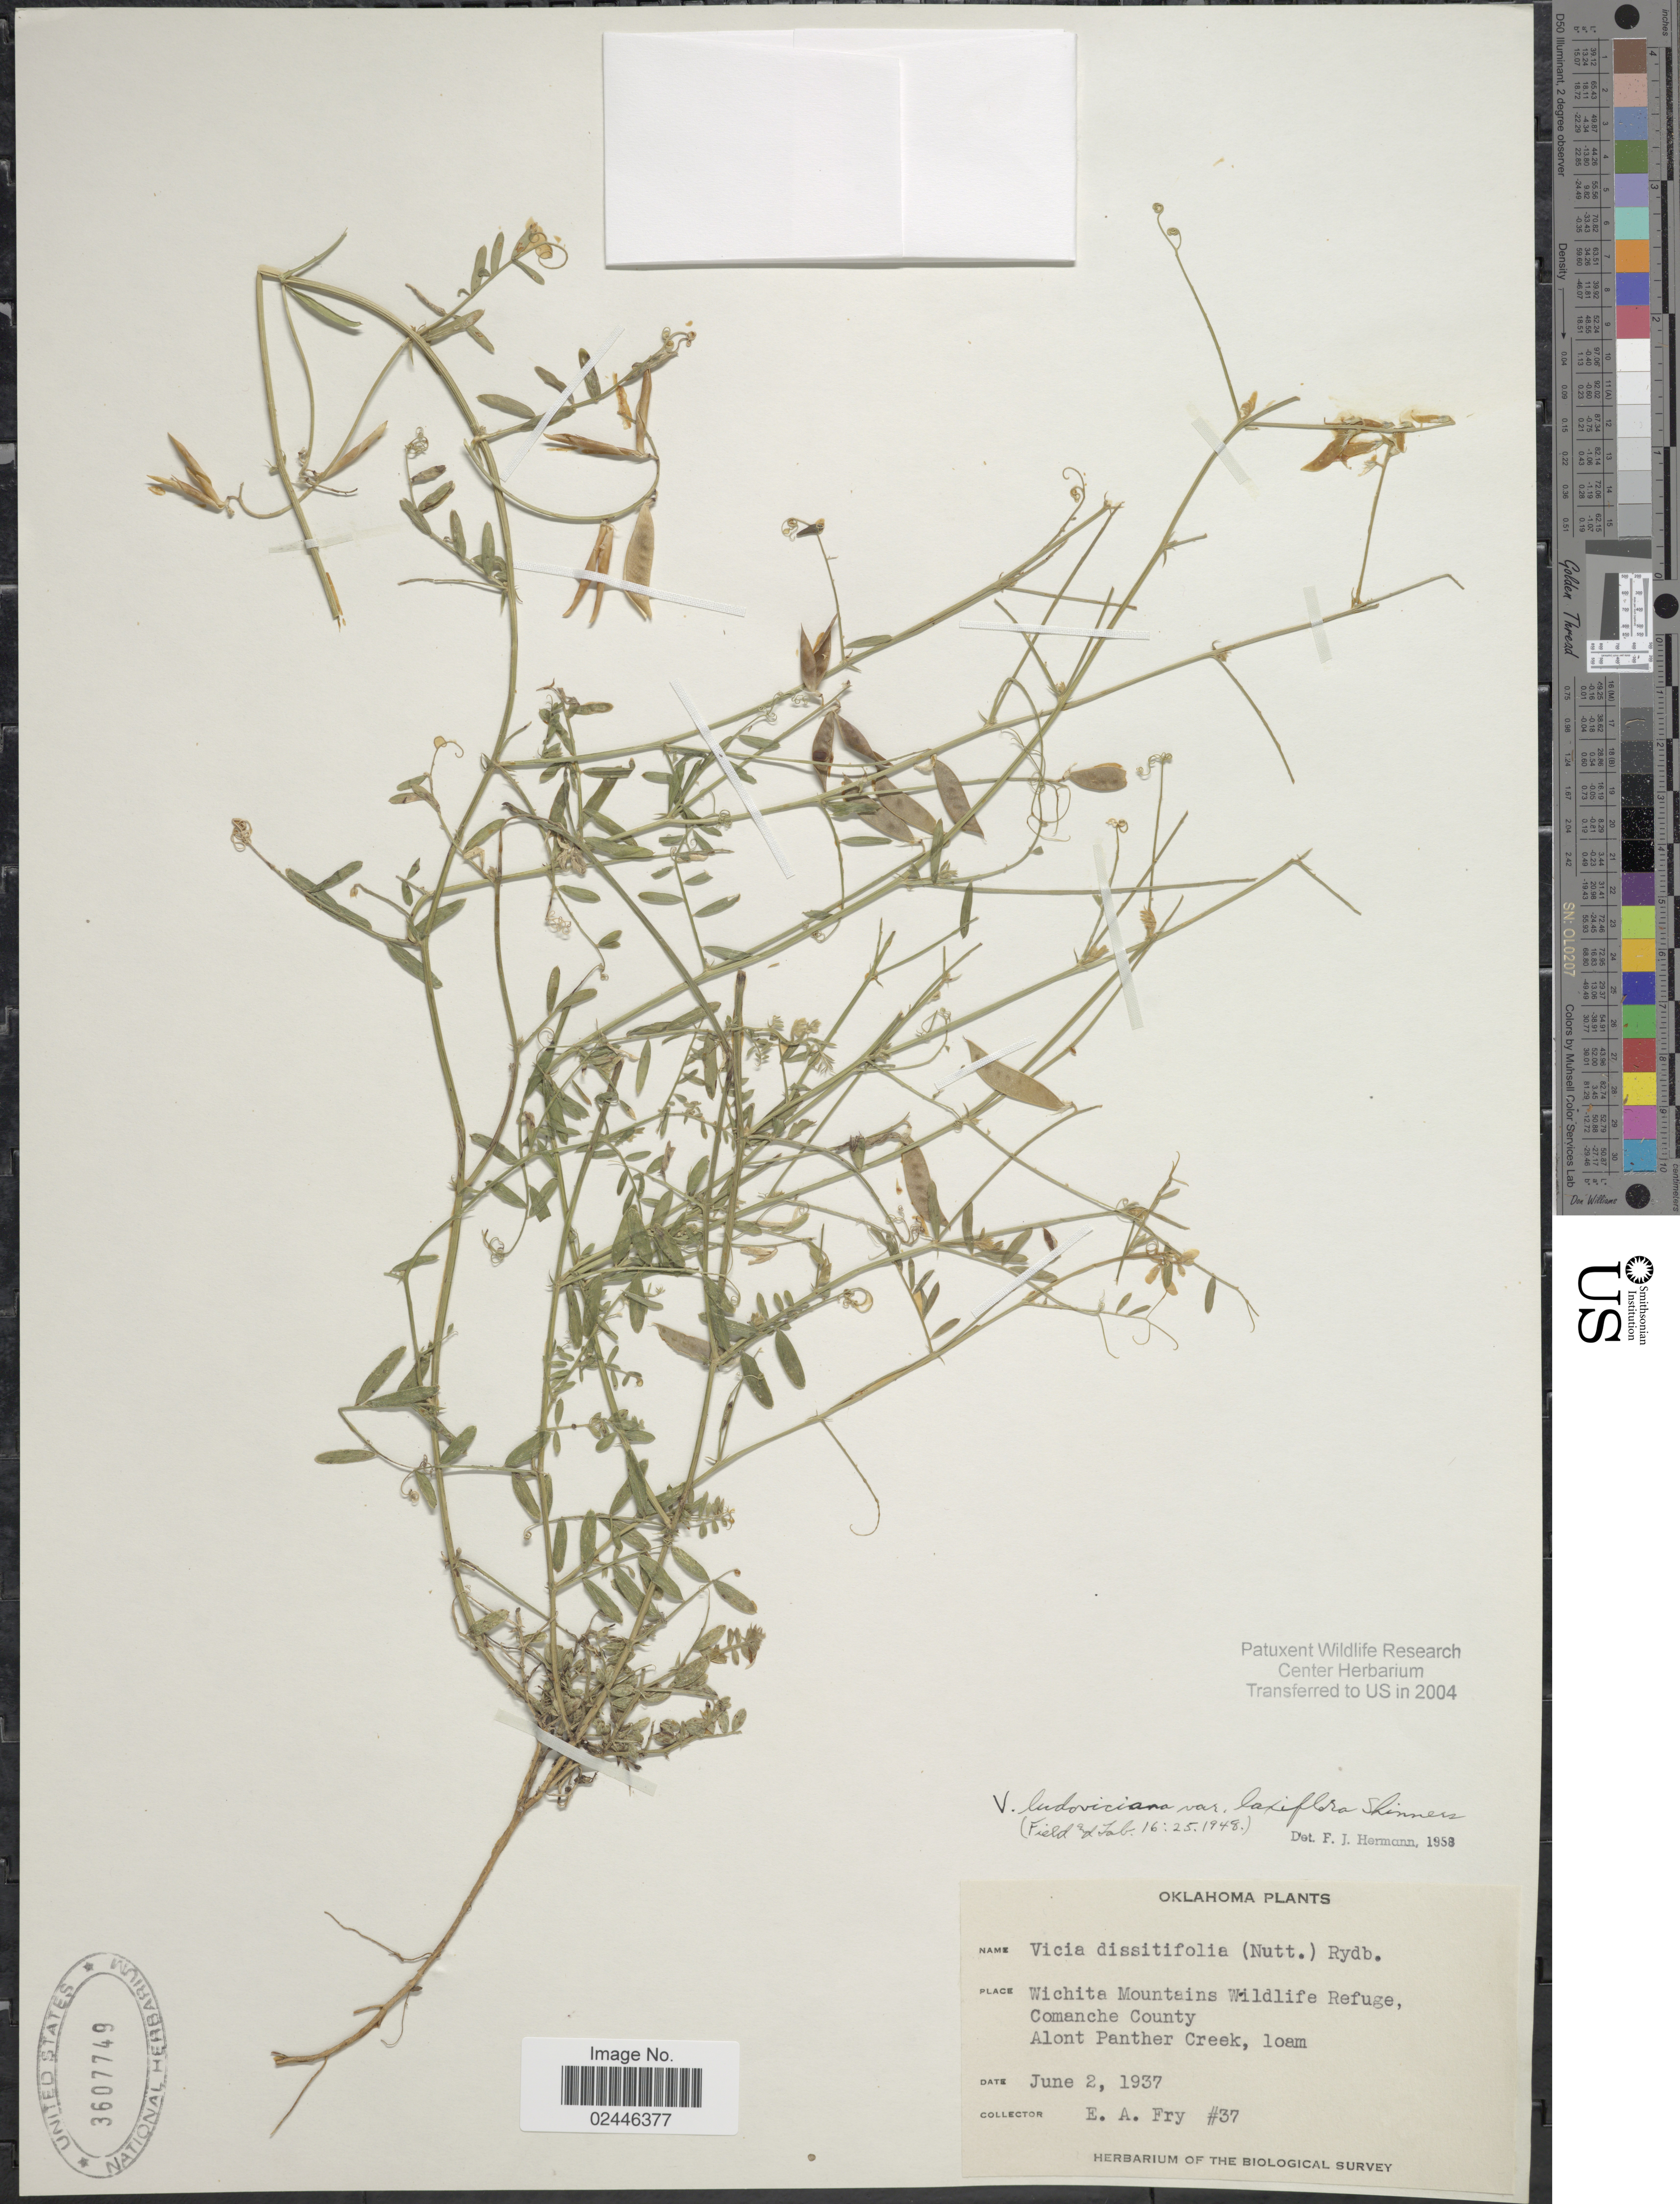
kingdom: Plantae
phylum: Tracheophyta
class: Magnoliopsida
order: Fabales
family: Fabaceae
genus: Vicia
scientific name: Vicia ludoviciana var. ludoviciana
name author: Nutt. ex Torr. & A. Gray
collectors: E. Fry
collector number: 37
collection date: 1937-06-02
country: United States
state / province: Oklahoma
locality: Wichita Mountains Wildlife Refuge, Comanche County, Alont Panther Creek, loam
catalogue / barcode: US 3607749